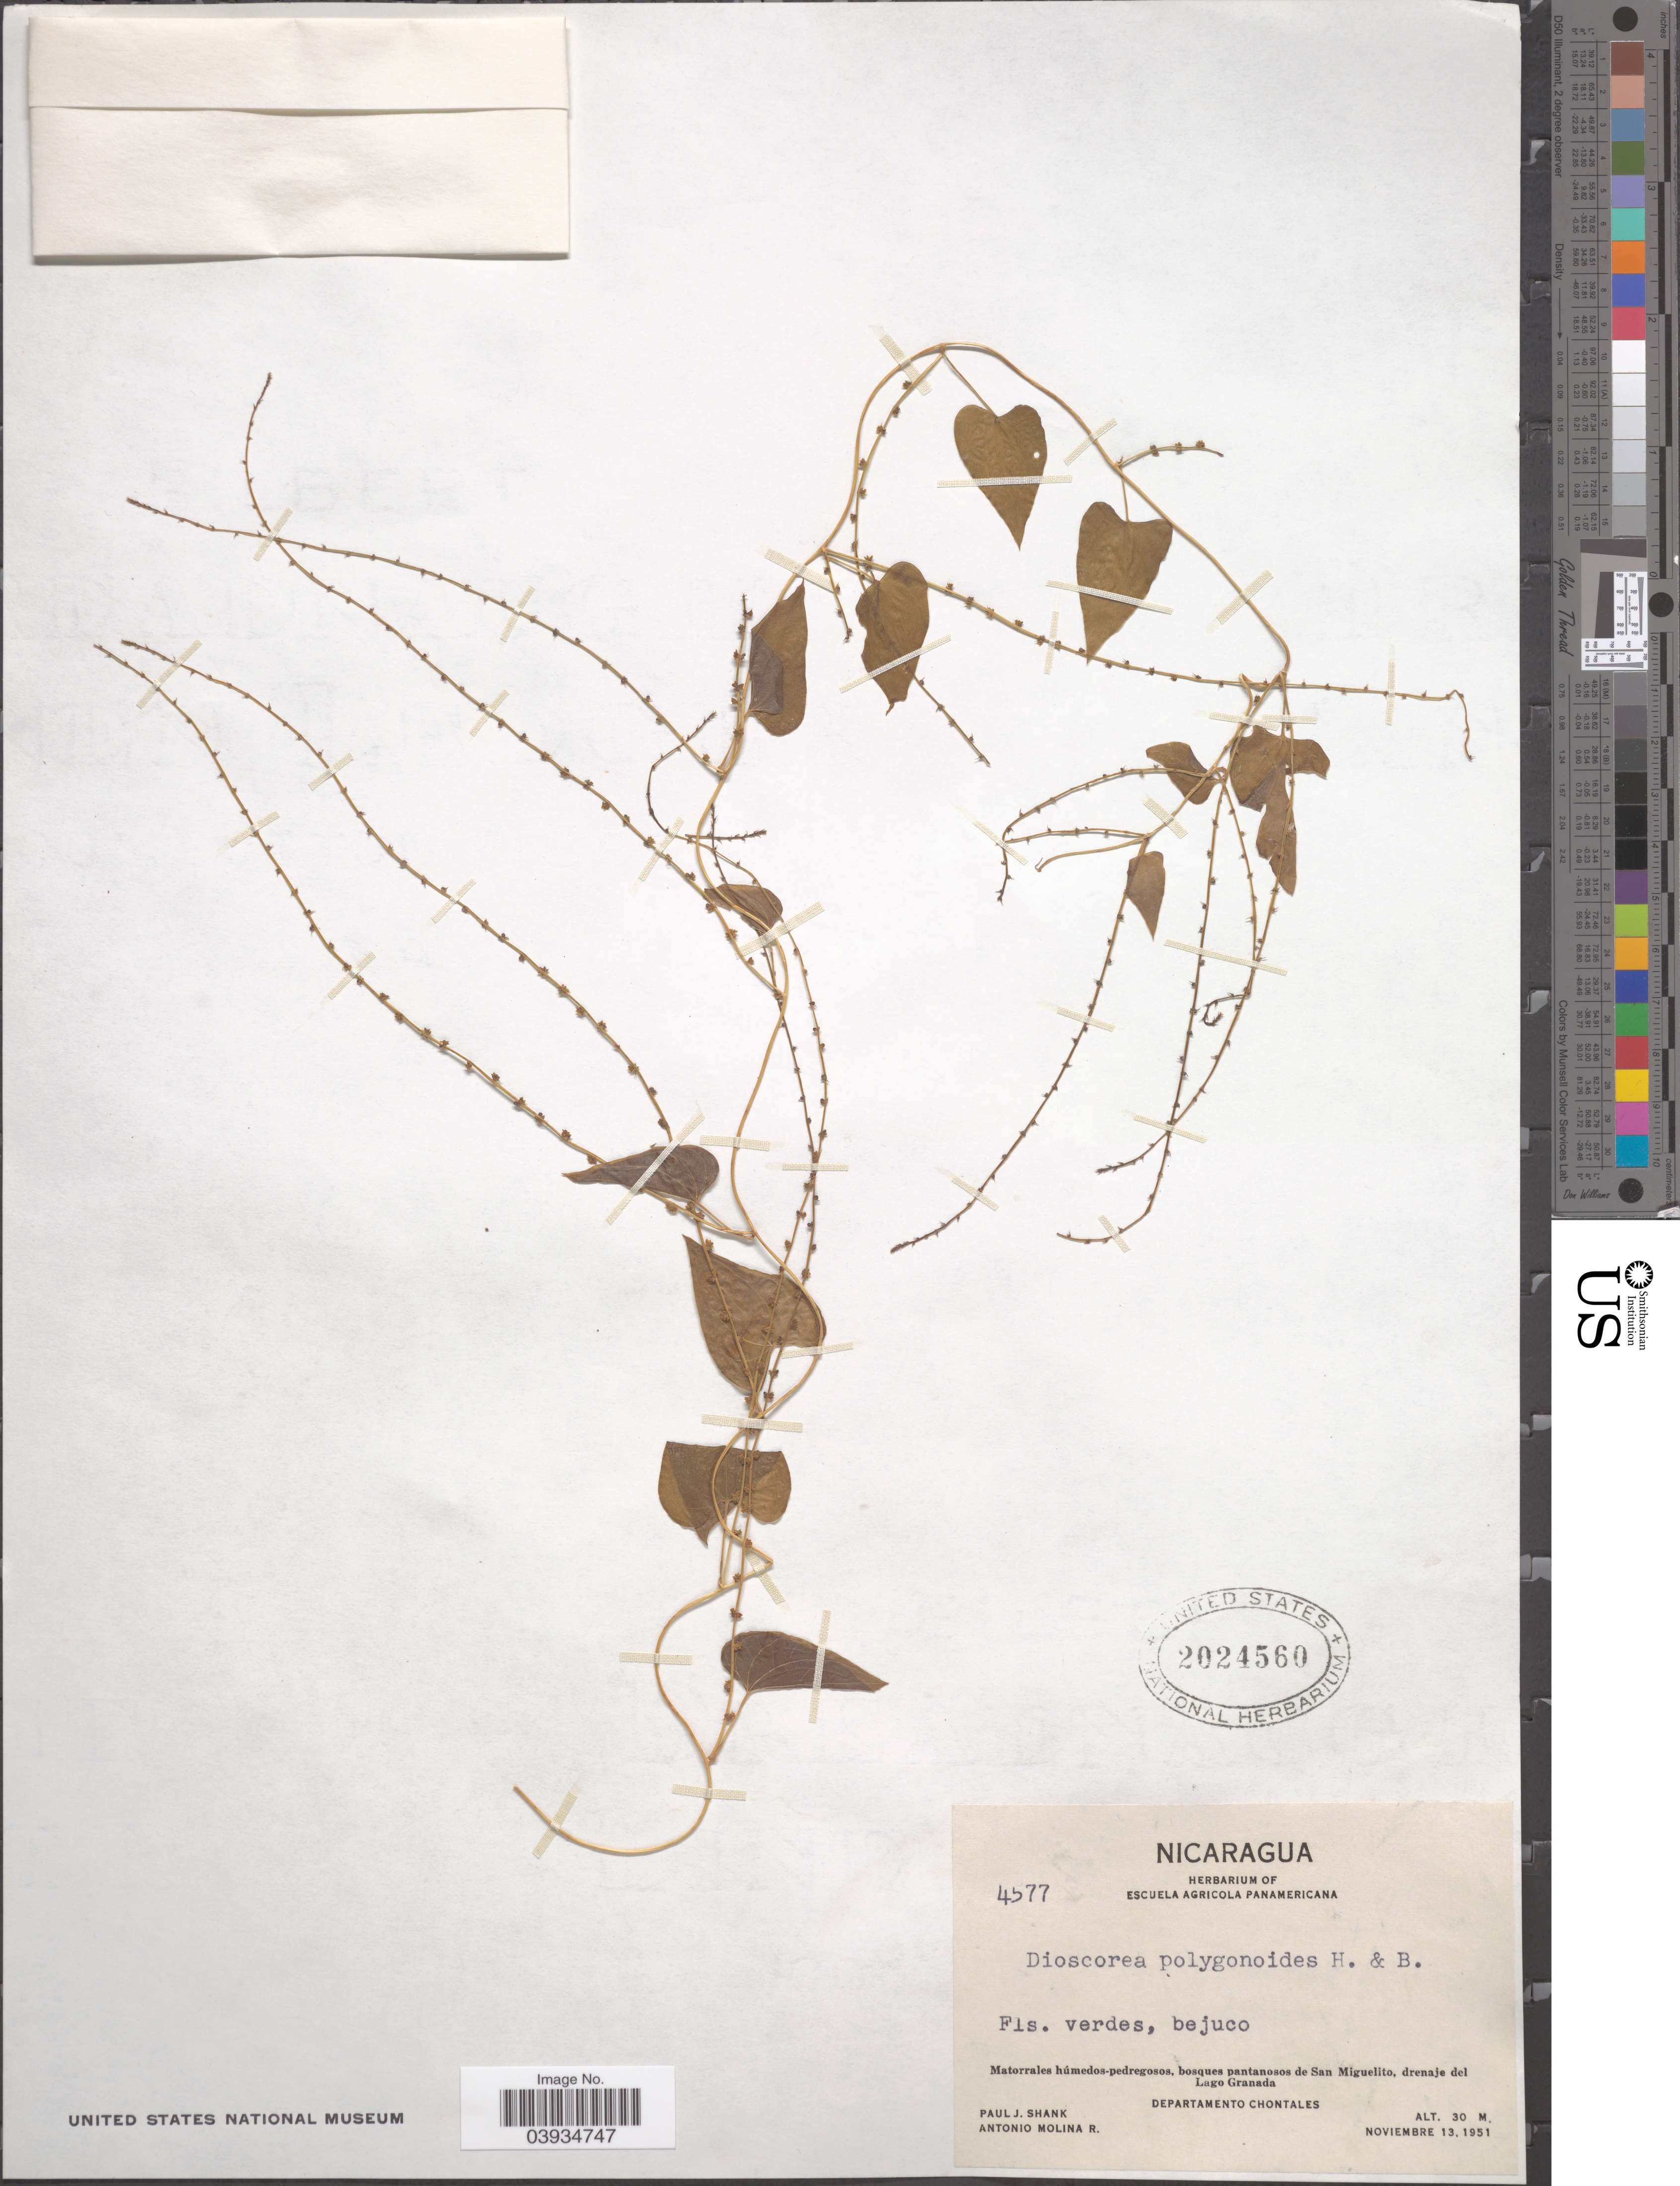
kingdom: Plantae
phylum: Tracheophyta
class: Liliopsida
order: Dioscoreales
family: Dioscoreaceae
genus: Dioscorea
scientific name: Dioscorea polygonoides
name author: Humb. & Bonpl. ex Willd.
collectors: P. J. Shank & A. Molina R.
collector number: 4577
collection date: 1951-11-13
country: Nicaragua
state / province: Chontales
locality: Bosques pantanosos San Miguelito, drenaje del Lago Granada. Departamento Chontales.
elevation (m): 30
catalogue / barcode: US 2024560